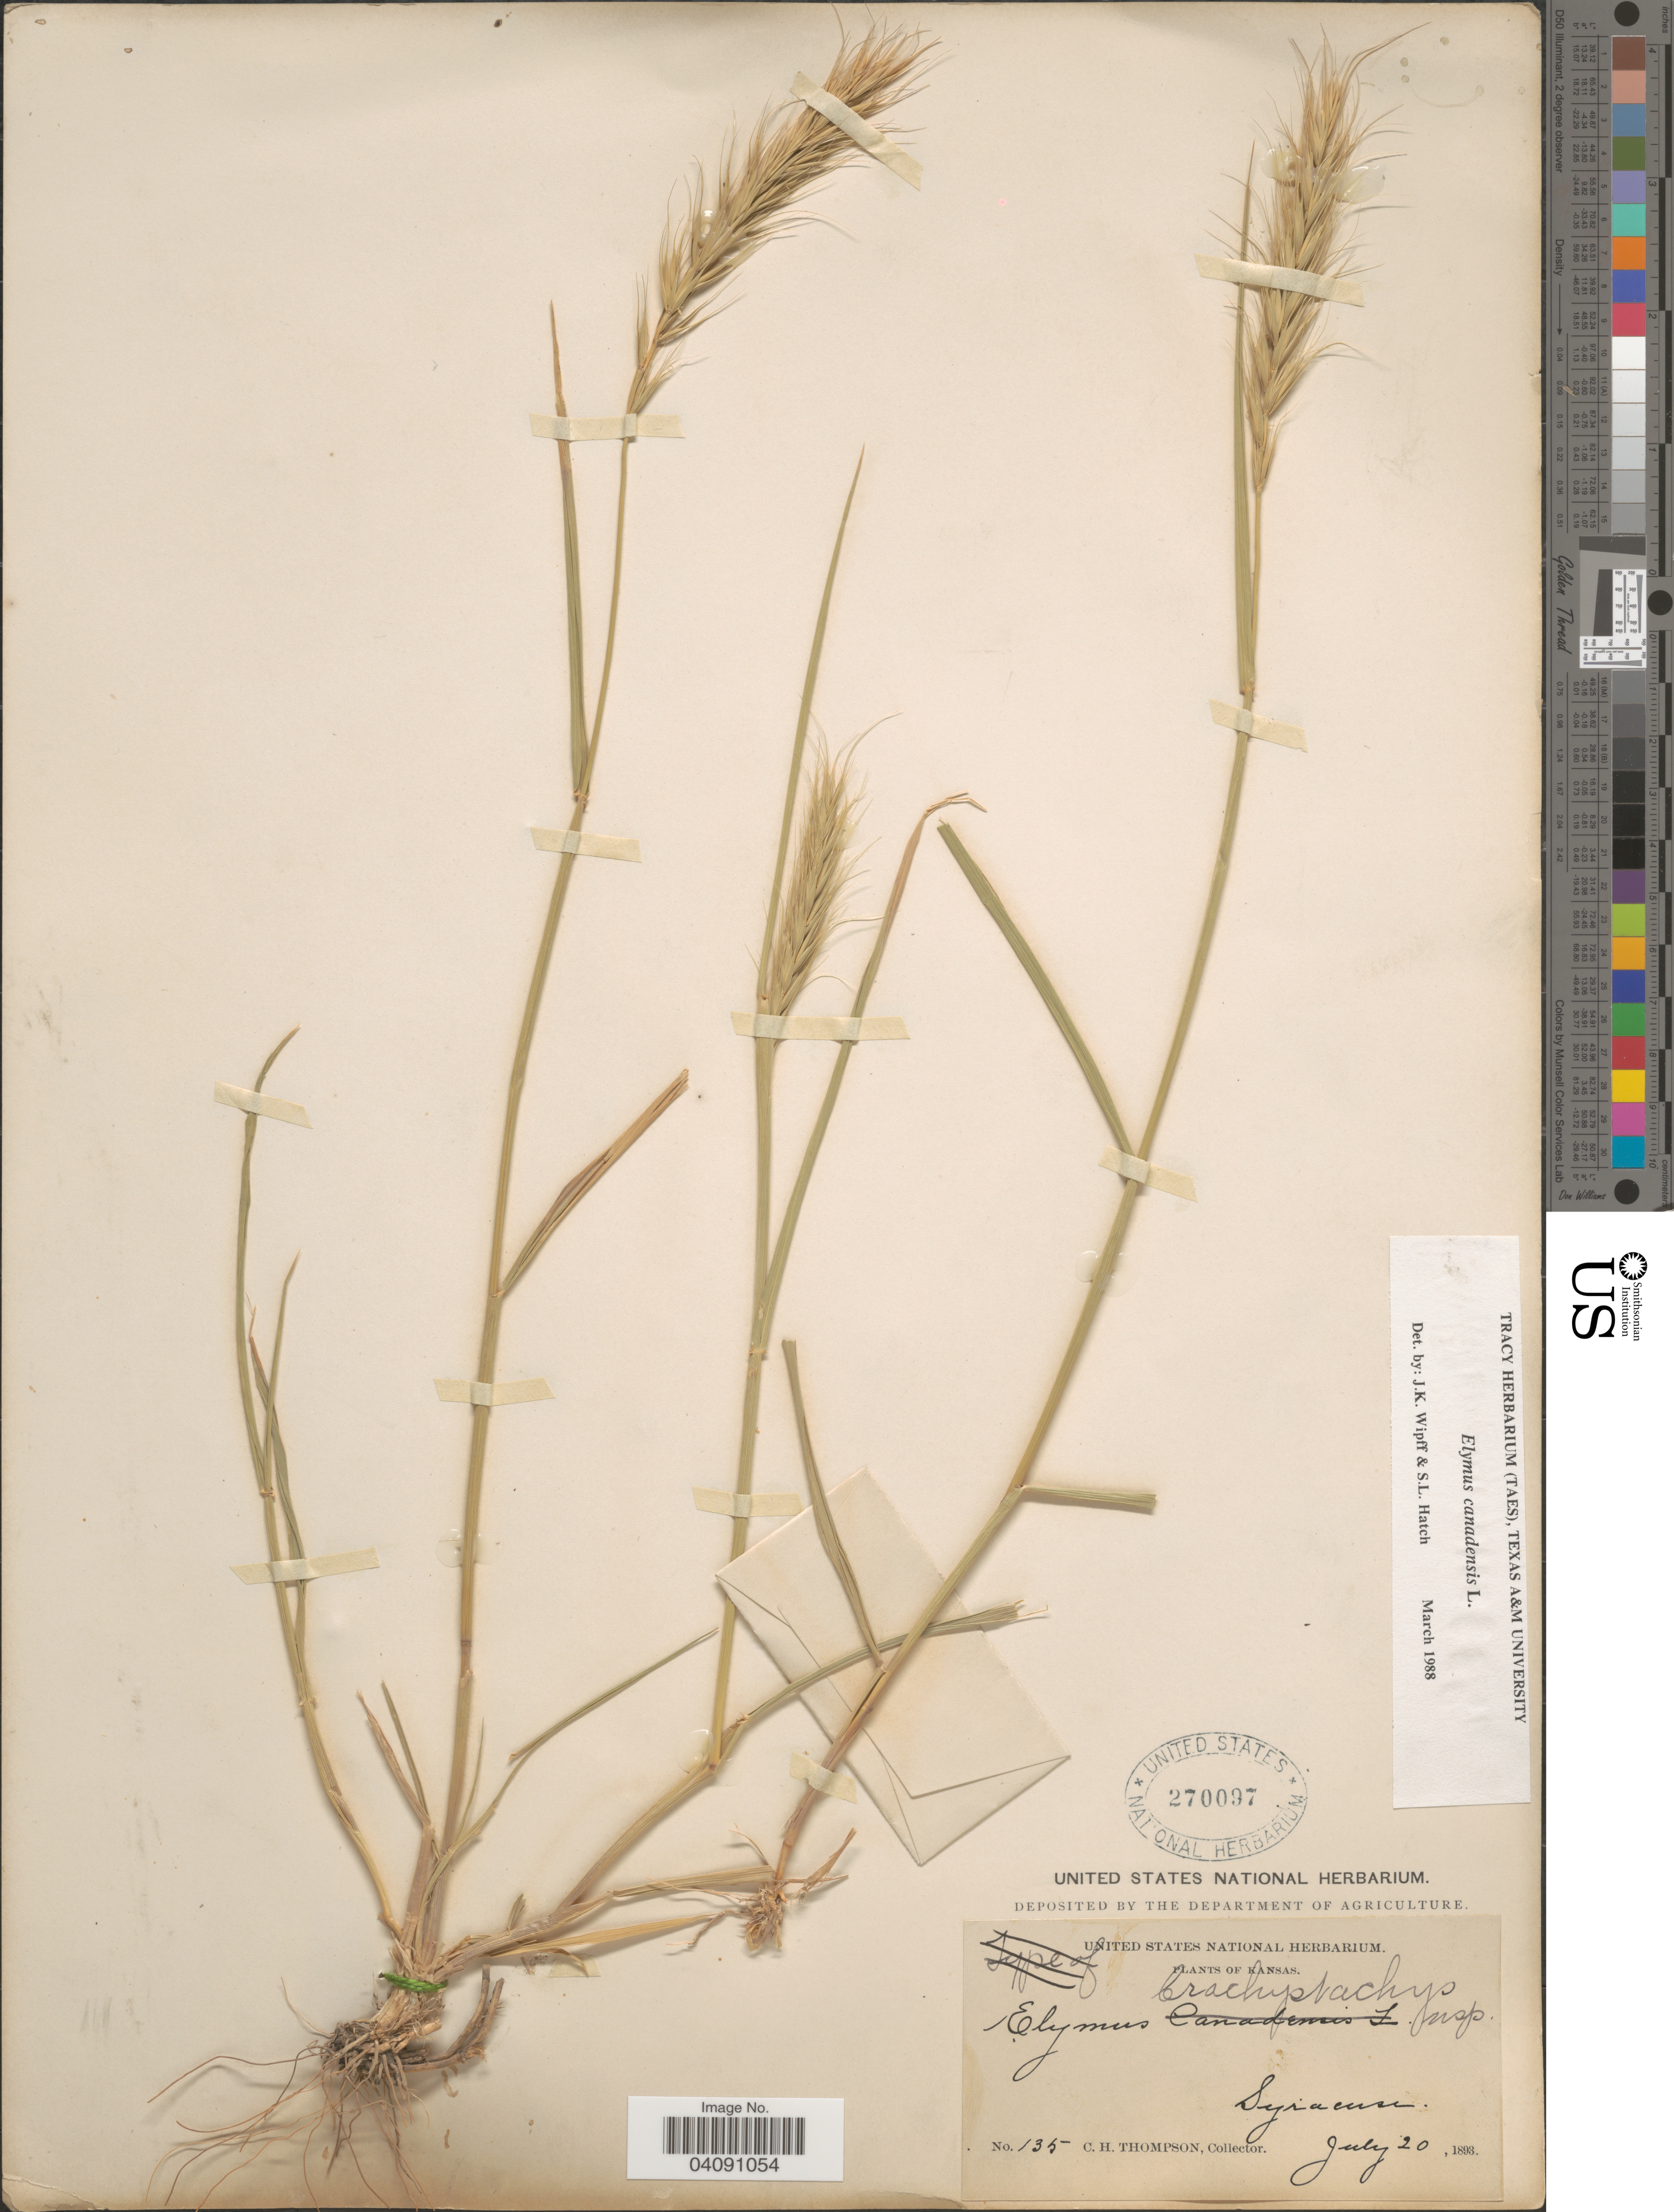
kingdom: Plantae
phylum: Tracheophyta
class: Liliopsida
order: Poales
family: Poaceae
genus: Elymus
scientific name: Elymus canadensis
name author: L.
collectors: C. H. Thompson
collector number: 135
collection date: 1893-07-20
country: United States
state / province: Kansas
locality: Syracuse.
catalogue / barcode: US 270097